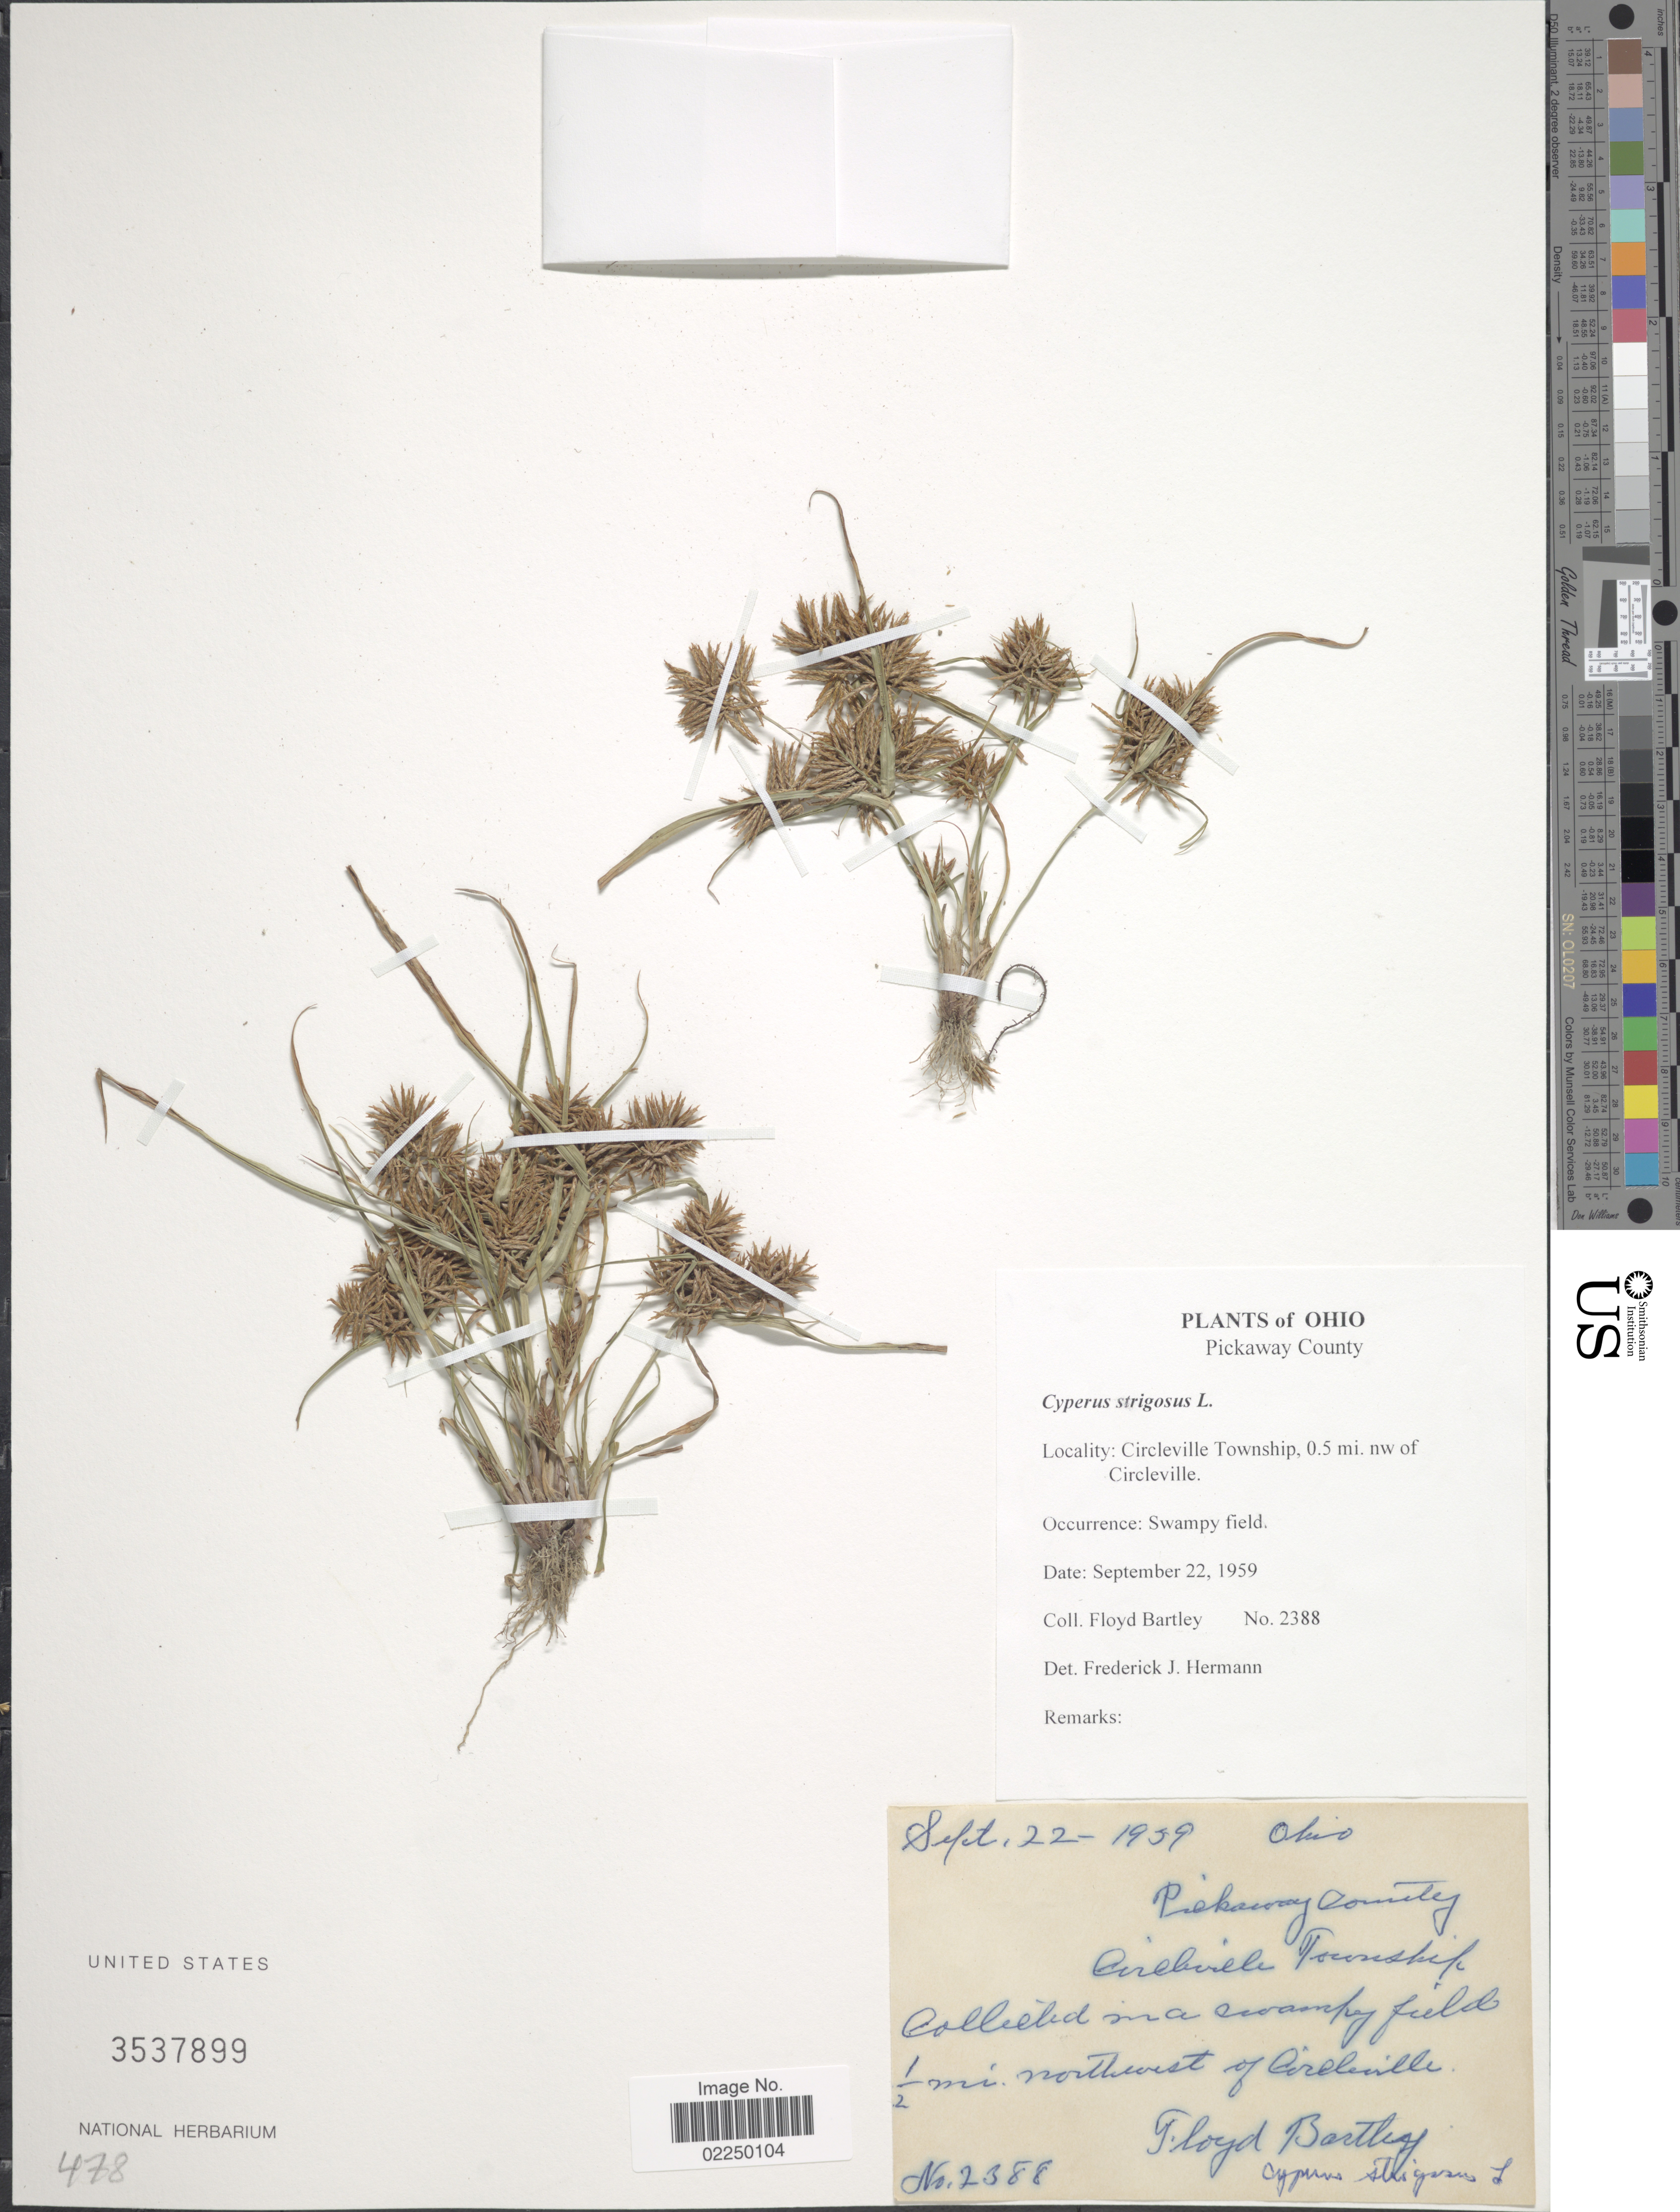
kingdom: Plantae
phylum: Tracheophyta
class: Liliopsida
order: Poales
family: Cyperaceae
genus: Cyperus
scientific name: Cyperus strigosus L.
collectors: F. Bartley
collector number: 2388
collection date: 1959-09-22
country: United States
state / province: Ohio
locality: Pickaway County, Circleville Township, 0.5 mi. nw of Circleville, swampy field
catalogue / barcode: US 3537899